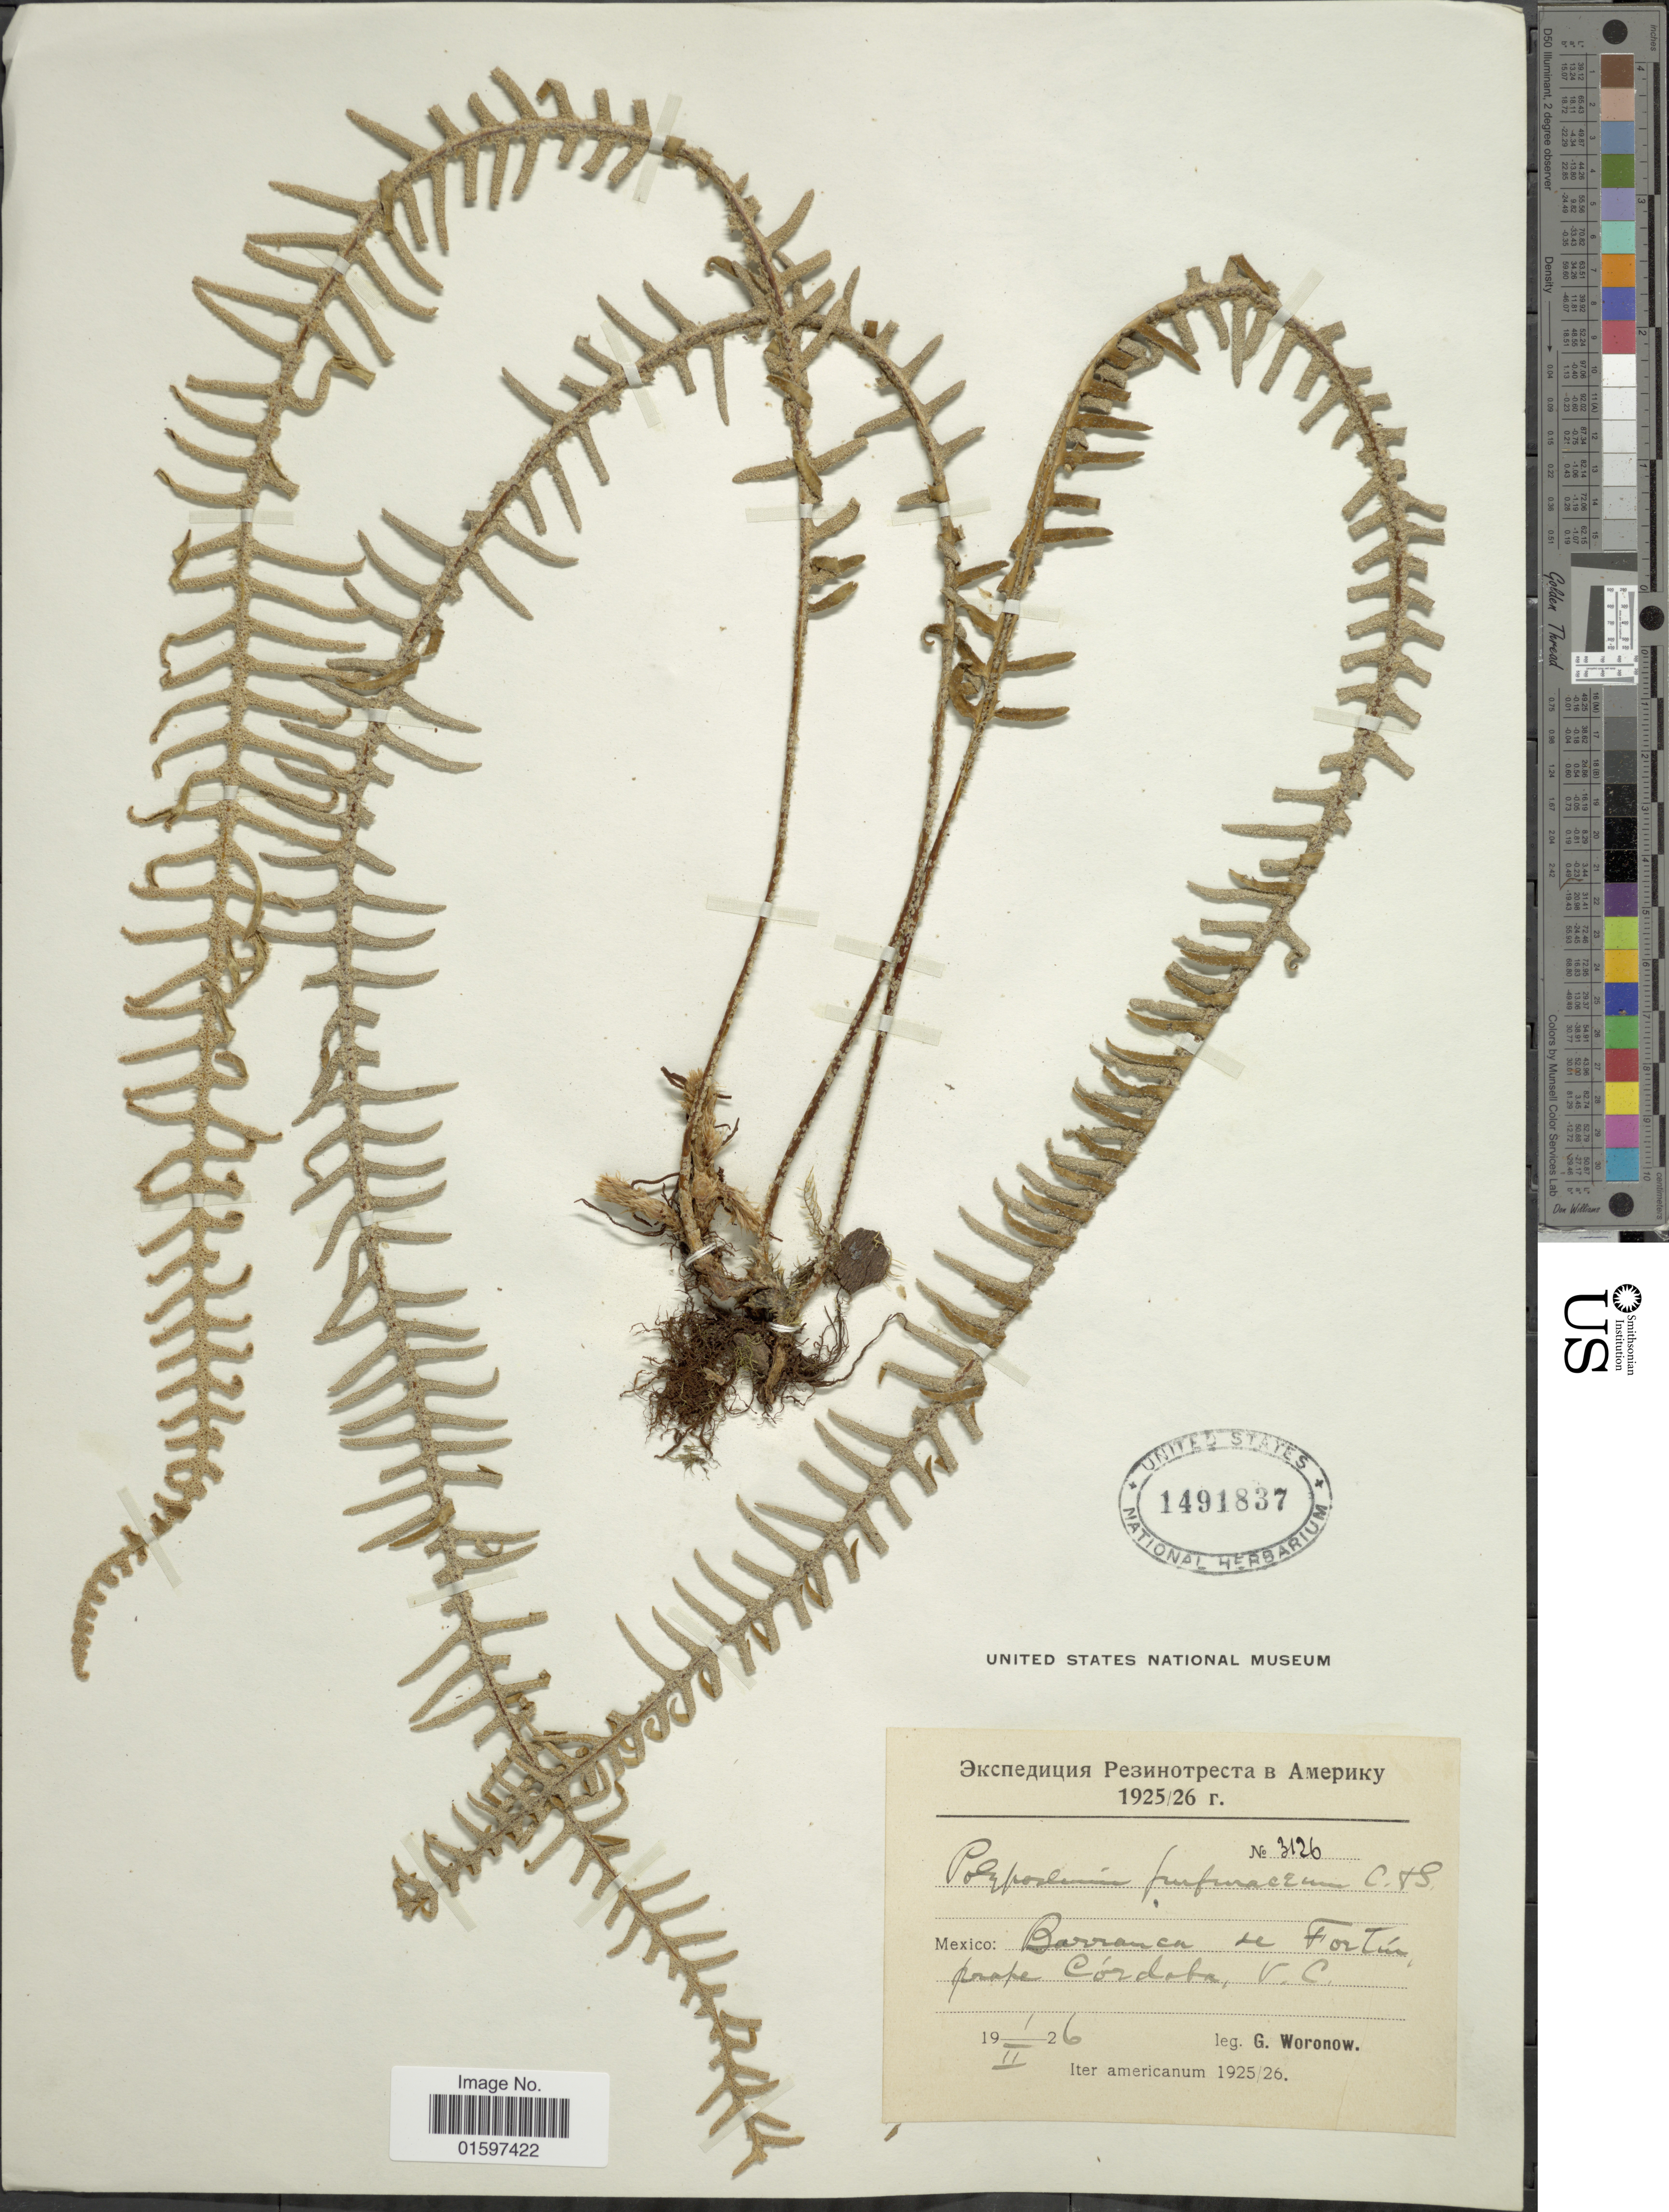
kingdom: Plantae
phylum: Tracheophyta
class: Polypodiopsida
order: Polypodiales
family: Polypodiaceae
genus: Pleopeltis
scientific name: Pleopeltis furfuracea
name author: (Schltdl. & Cham.) A.R. Sm. & Tejero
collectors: G. Woronow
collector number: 3126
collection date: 1926-02-01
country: Mexico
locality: Barranca de Fortún prope, Córdaba, V. C.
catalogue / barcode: US 1491837